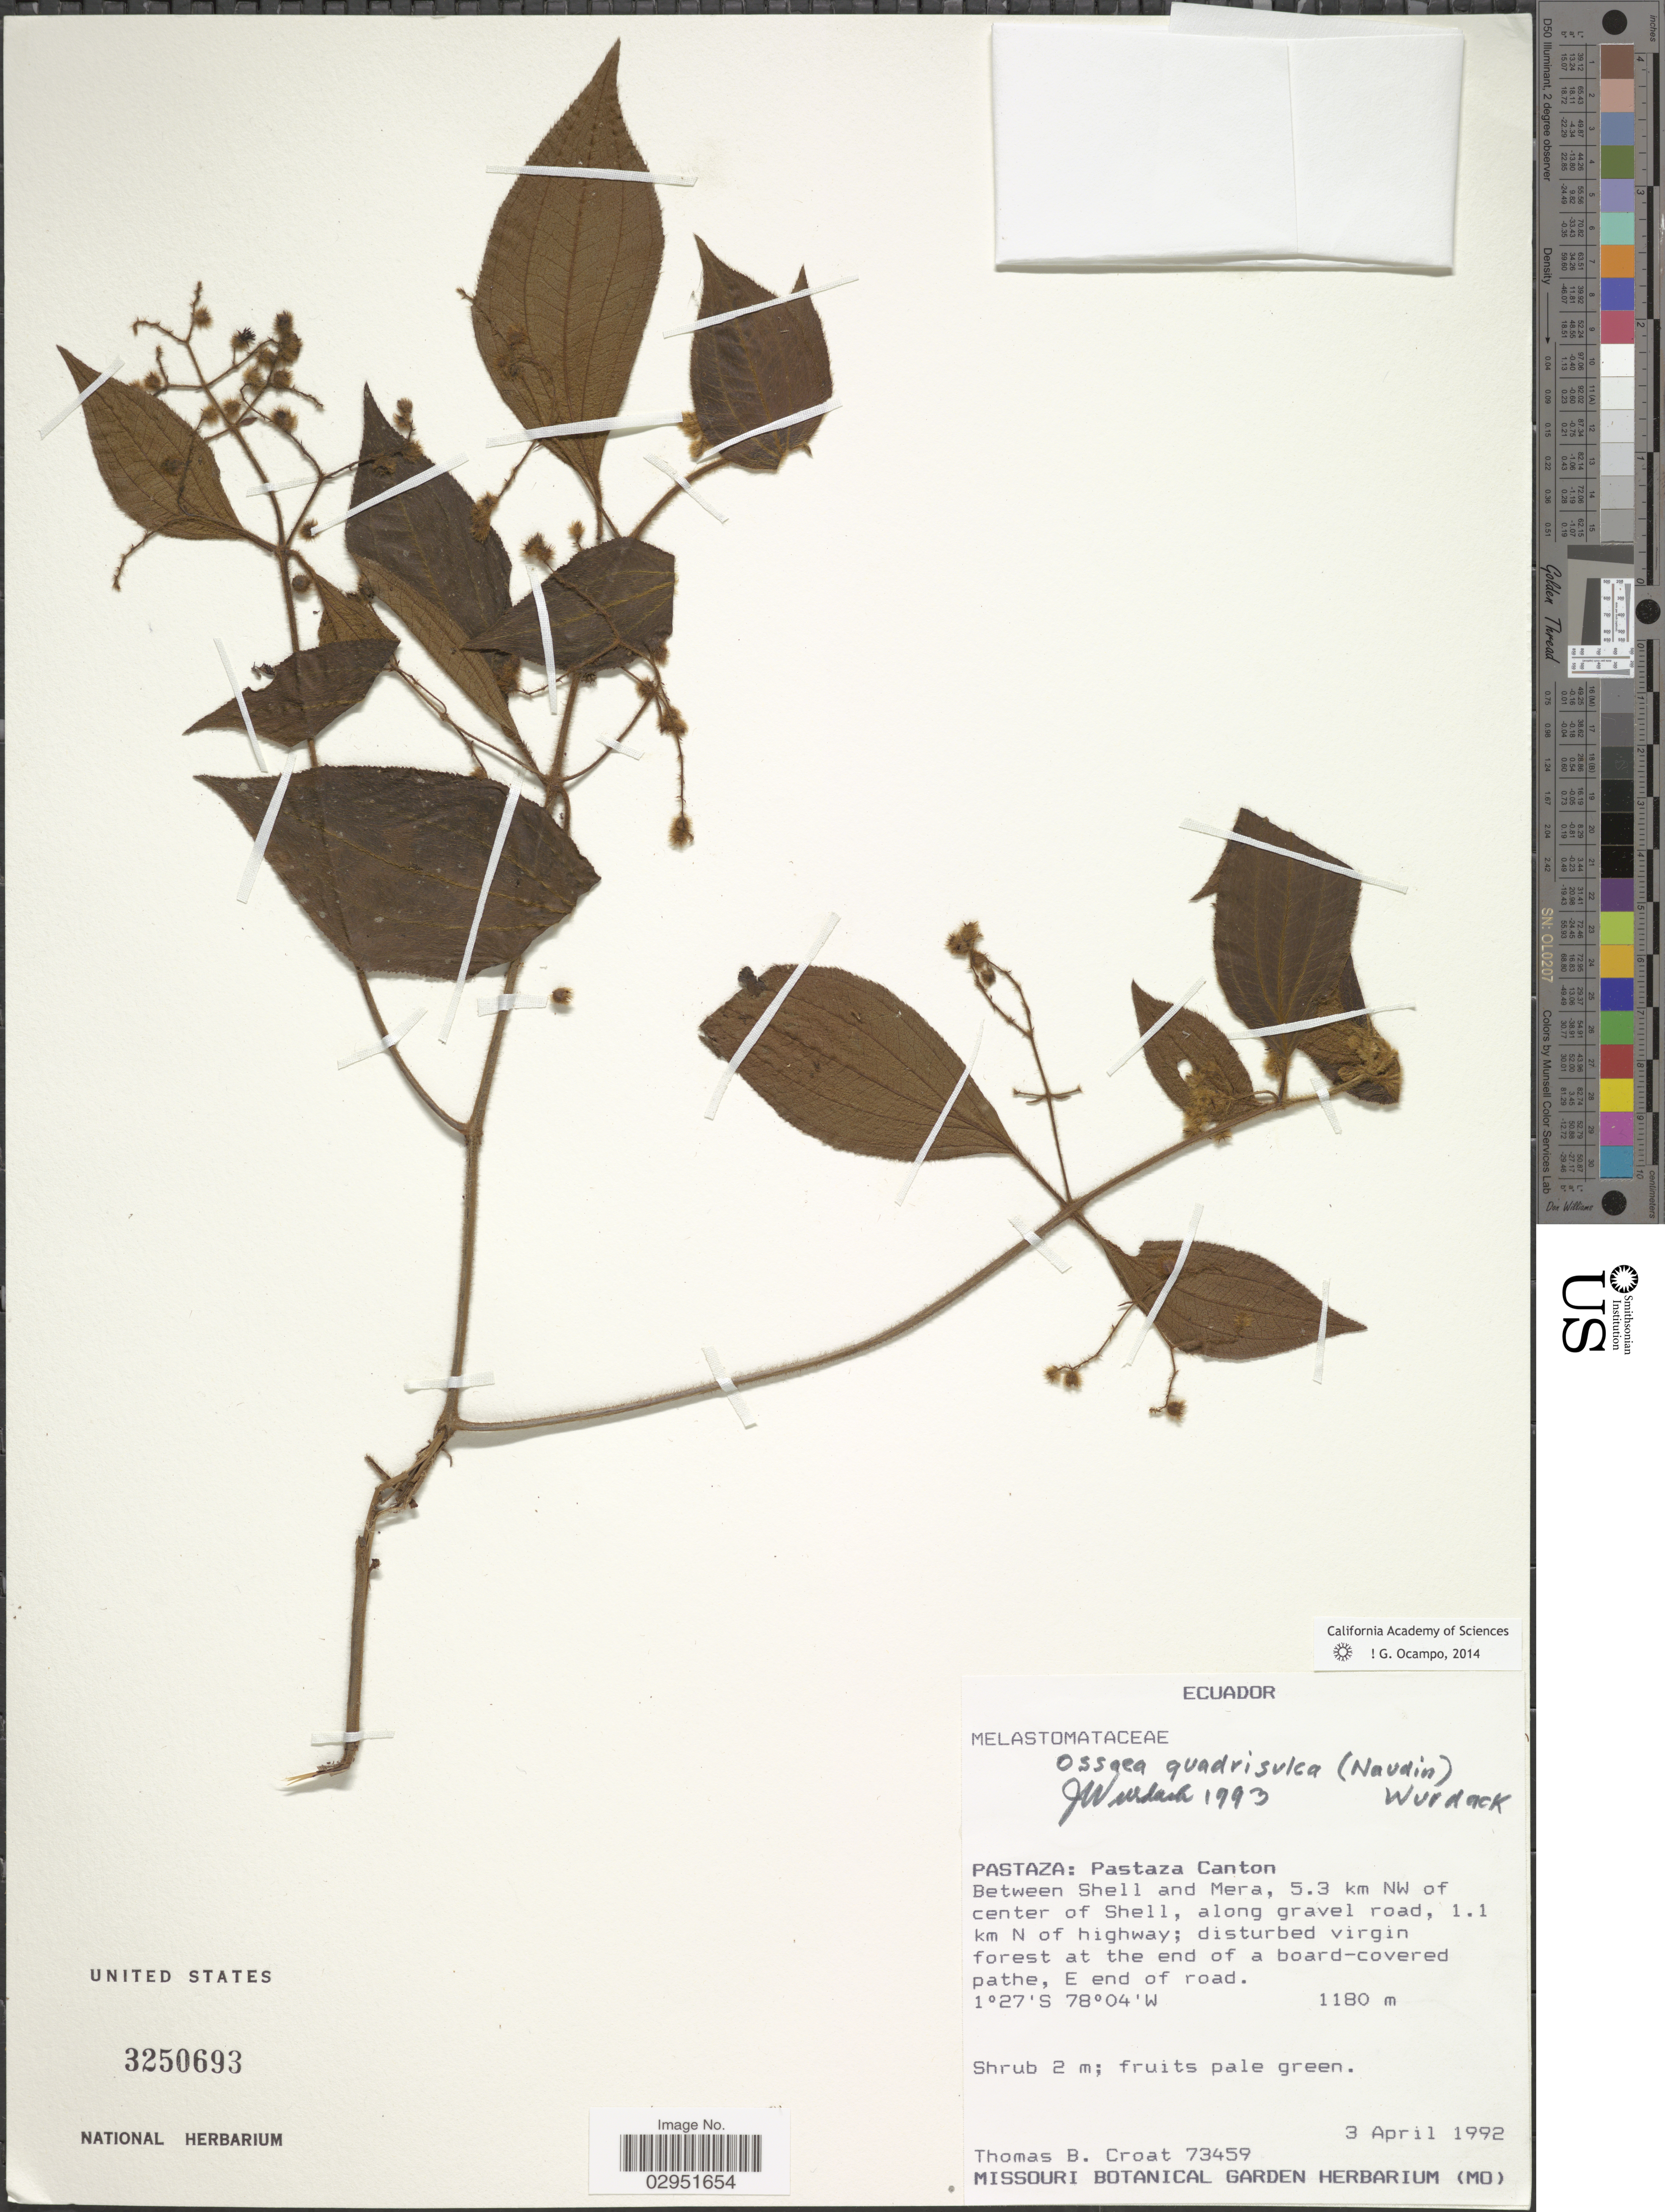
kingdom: Plantae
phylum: Tracheophyta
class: Magnoliopsida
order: Myrtales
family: Melastomataceae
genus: Ossaea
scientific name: Ossaea quadrisulca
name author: (Naudin) Wurdack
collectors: T. B. Croat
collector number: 73459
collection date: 1992-04-03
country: Ecuador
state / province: Pastaza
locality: Pastaza Canton. Between Shell and Mera, 5.3 km NW of center of Shell, along gravel road, 1.1 km N of highway. E end of road.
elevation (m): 1180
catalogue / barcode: US 3250693